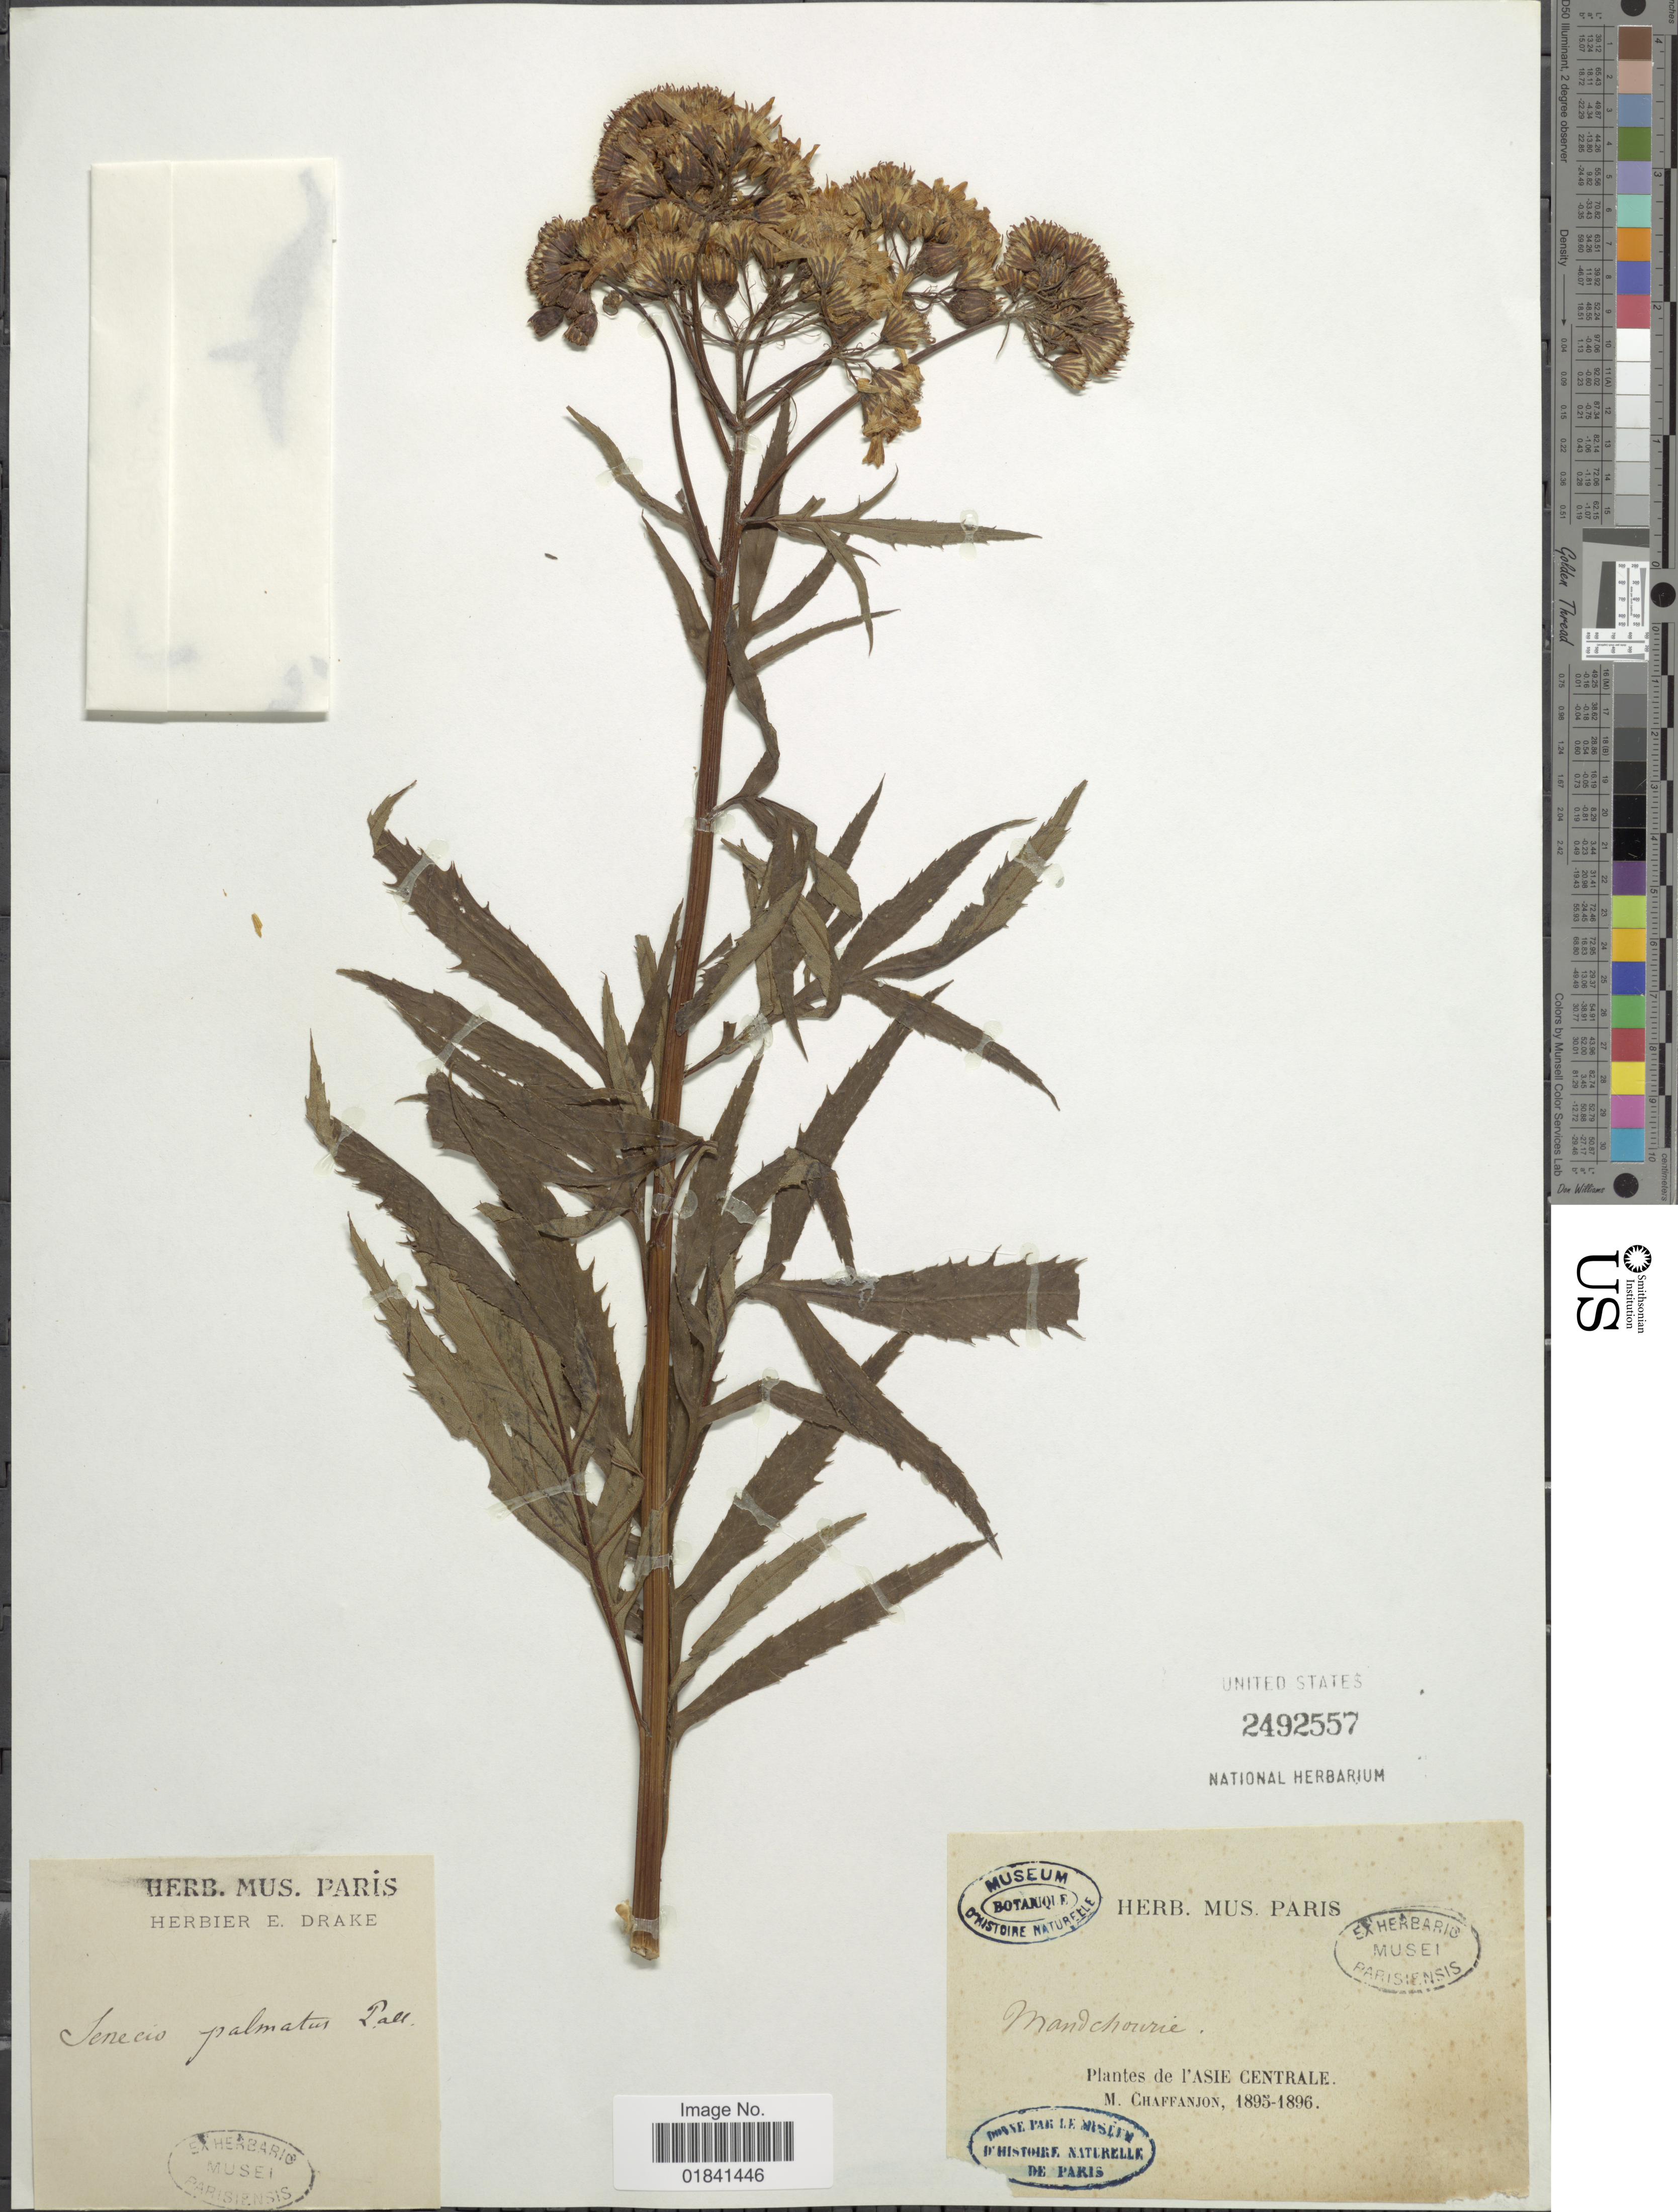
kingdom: Plantae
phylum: Tracheophyta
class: Magnoliopsida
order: Asterales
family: Asteraceae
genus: Senecio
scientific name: Senecio palmatus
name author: (Pall.) Pall. & Ledeb.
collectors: M. Chaffanjon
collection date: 1895/1896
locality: I'Asie Centrale, Mandchourie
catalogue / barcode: US 2492557